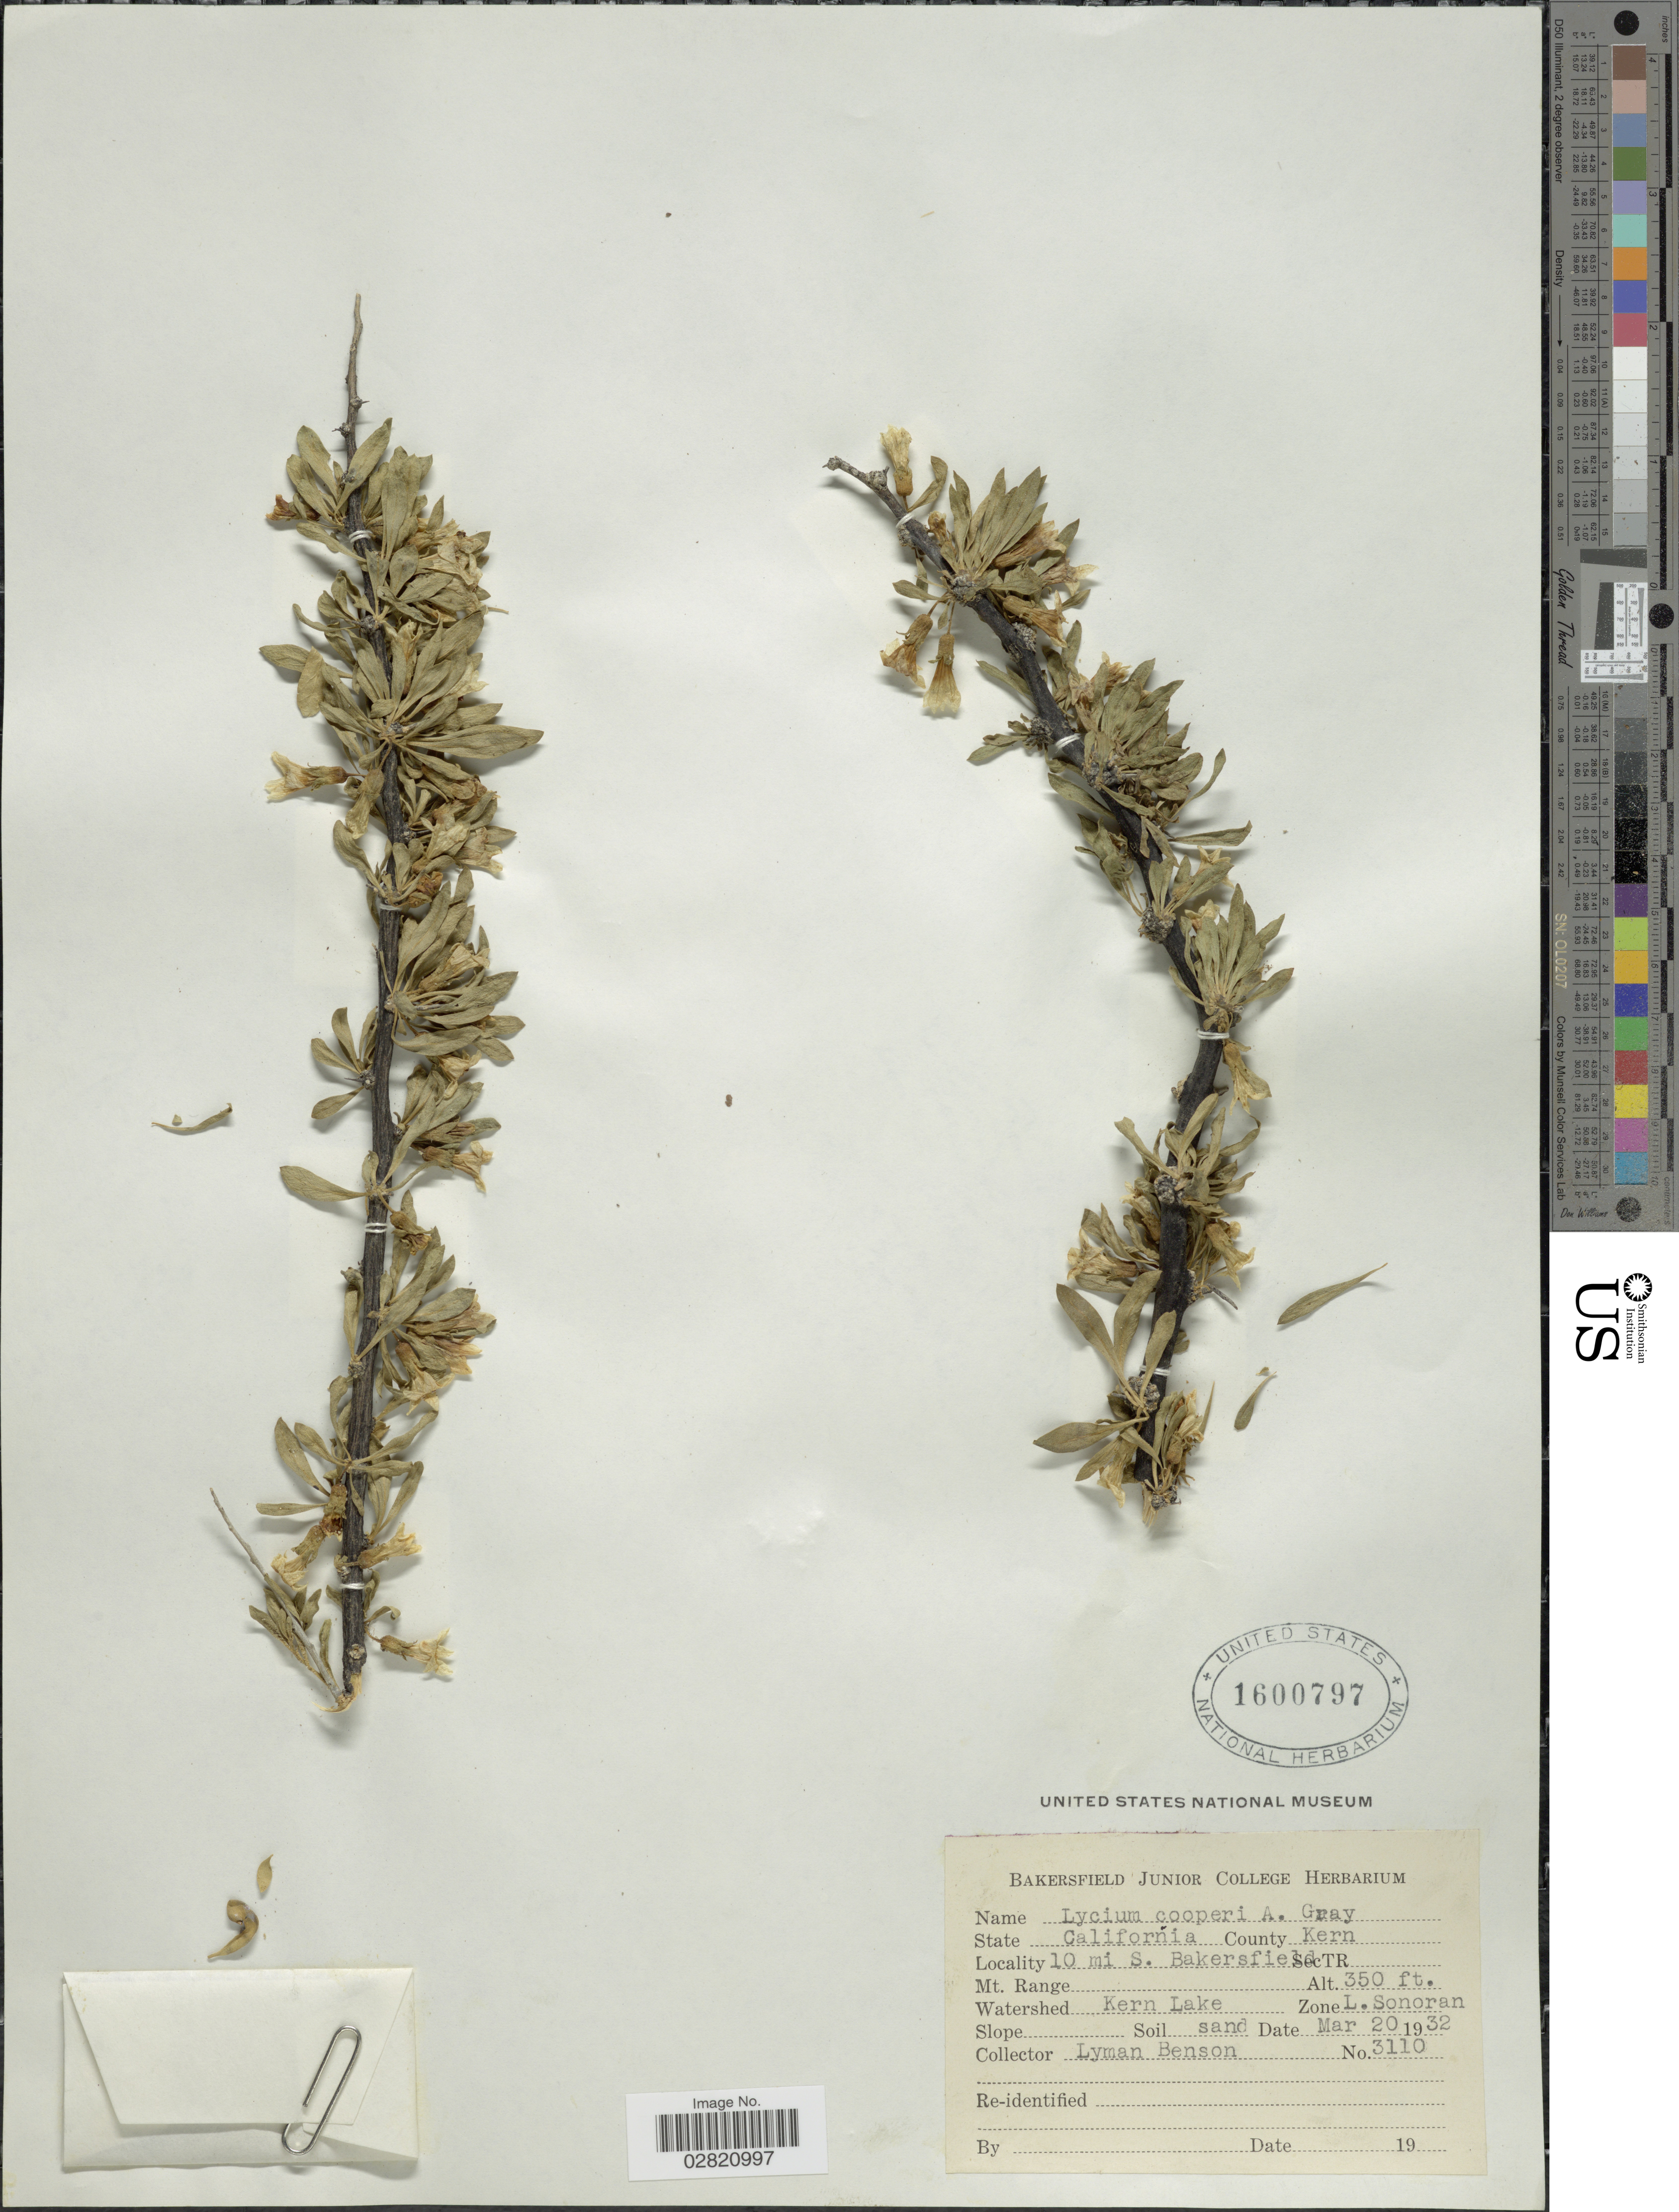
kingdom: Plantae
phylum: Tracheophyta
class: Magnoliopsida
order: Solanales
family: Solanaceae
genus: Lycium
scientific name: Lycium cooperi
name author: A. Gray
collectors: L. D. Benson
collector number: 3110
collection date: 1932-03-20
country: United States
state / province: California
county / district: Kern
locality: County Kern, 10 mi S. Bakersfield, Watershed Kern Lake.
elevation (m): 107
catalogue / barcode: US 1600797